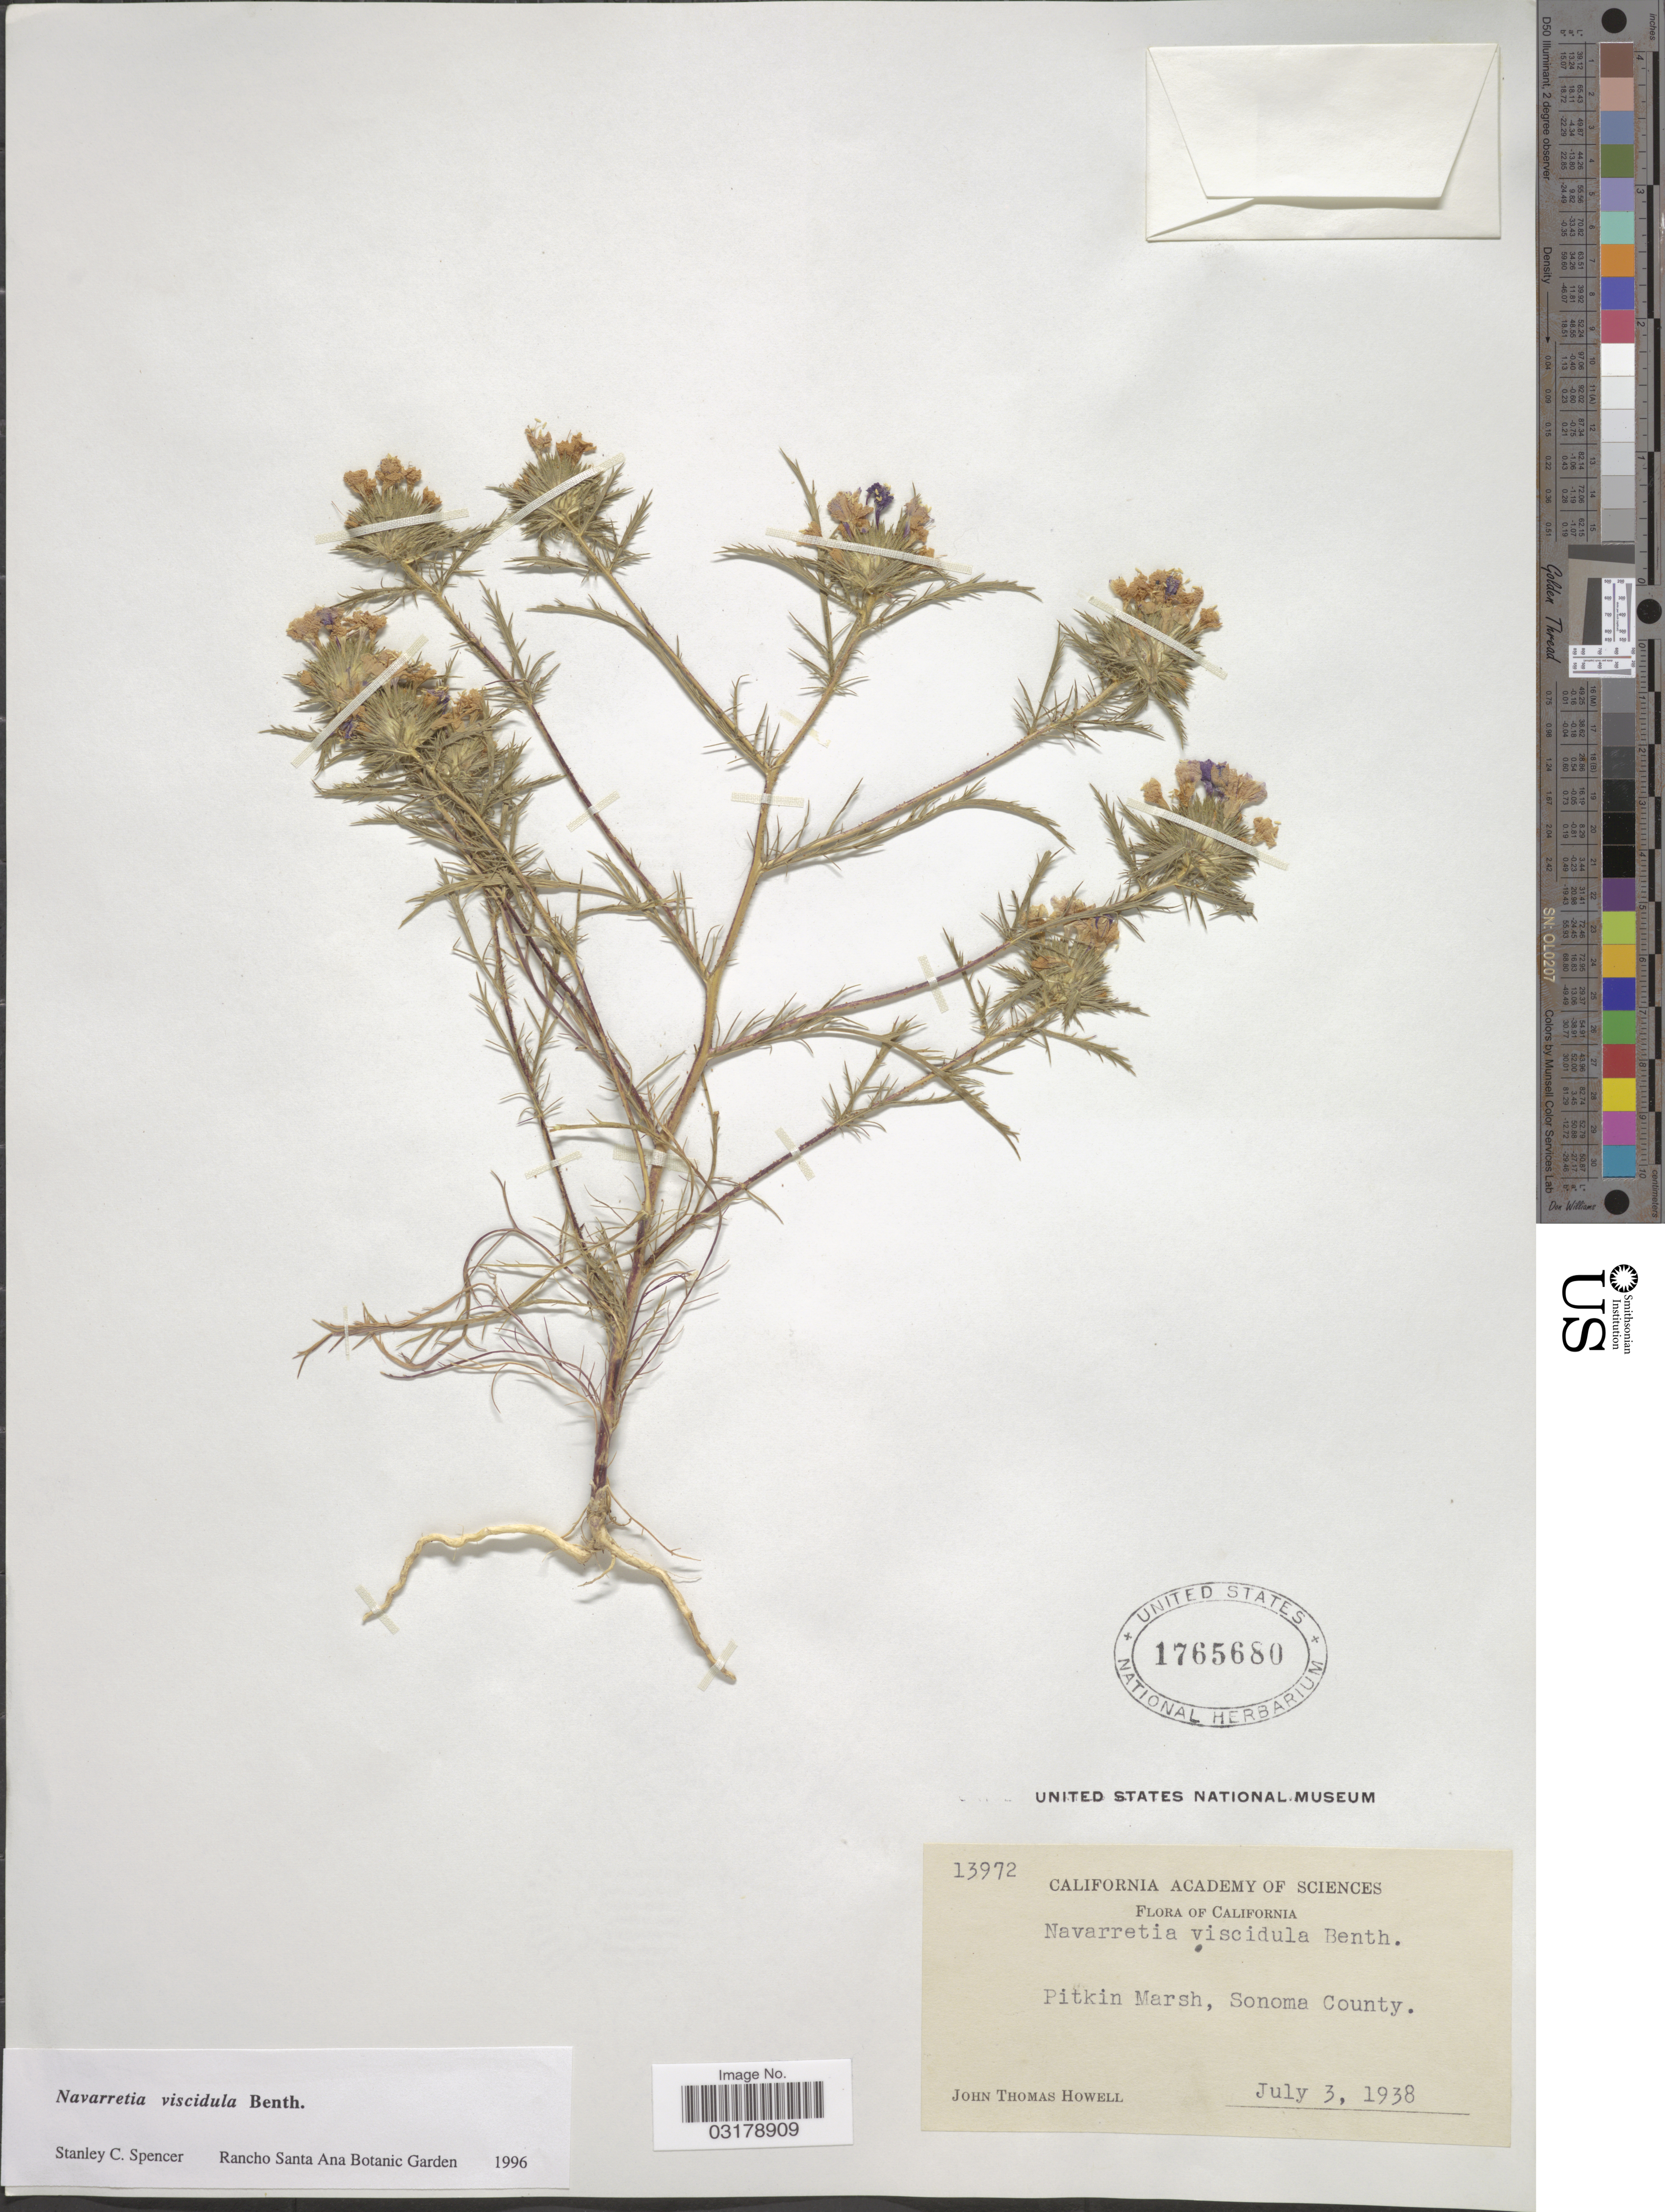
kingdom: Plantae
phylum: Tracheophyta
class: Magnoliopsida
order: Ericales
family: Polemoniaceae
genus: Navarretia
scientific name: Navarretia viscidula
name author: Benth.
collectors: J. T. Howell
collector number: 13972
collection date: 1938-07-03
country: United States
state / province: California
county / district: Sonoma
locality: Pitkin Marsh, Sonoma County.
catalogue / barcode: US 1765680